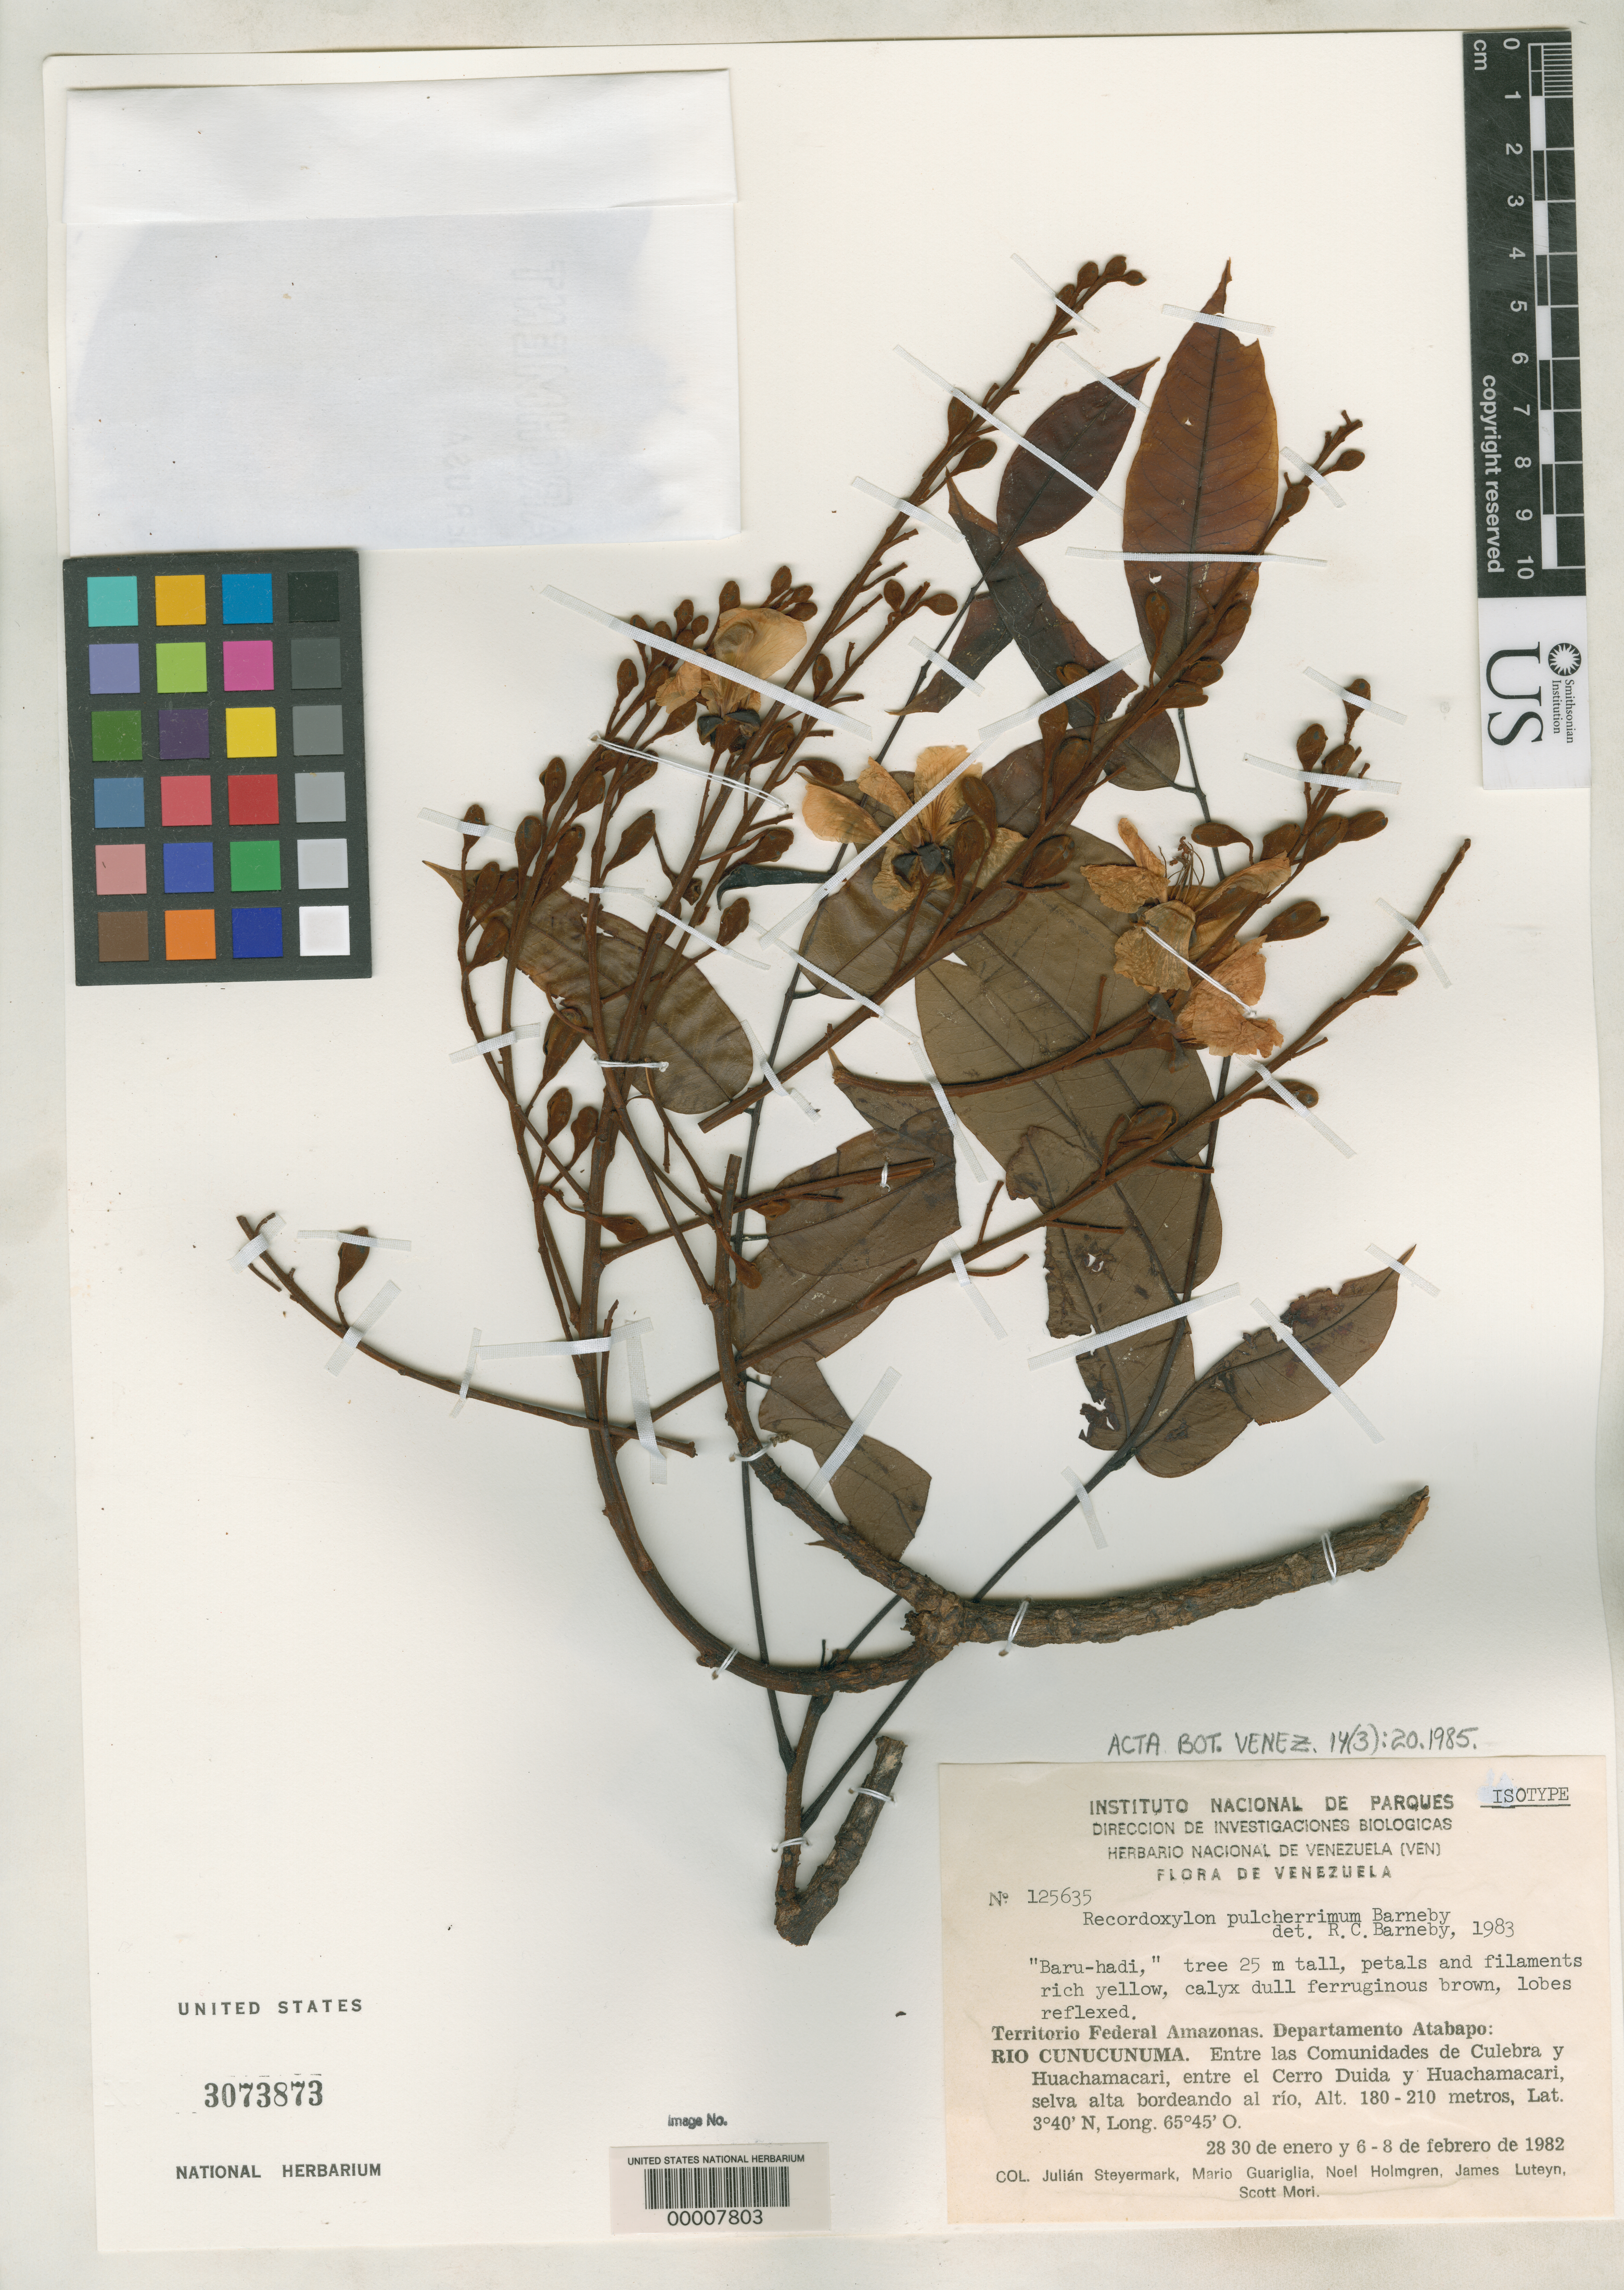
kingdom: Plantae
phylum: Tracheophyta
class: Magnoliopsida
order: Fabales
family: Fabaceae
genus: Recordoxylon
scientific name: Recordoxylon pulcherrimum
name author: Barneby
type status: Isotype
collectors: J. Steyermark, M. Guariglia, N. H. Holmgren, J. L. Luteyn & S. Mori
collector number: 125635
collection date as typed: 28 Jan 1982 to 30 Jan 1982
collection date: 1982-01-28/1982-01-30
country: Venezuela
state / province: Amazonas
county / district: Atabapo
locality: Rio Cunucunuma, between las comunidades de Culebra & Huachamacari, between Cerro Duida & Huachamacari.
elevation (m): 180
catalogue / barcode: US 3073873